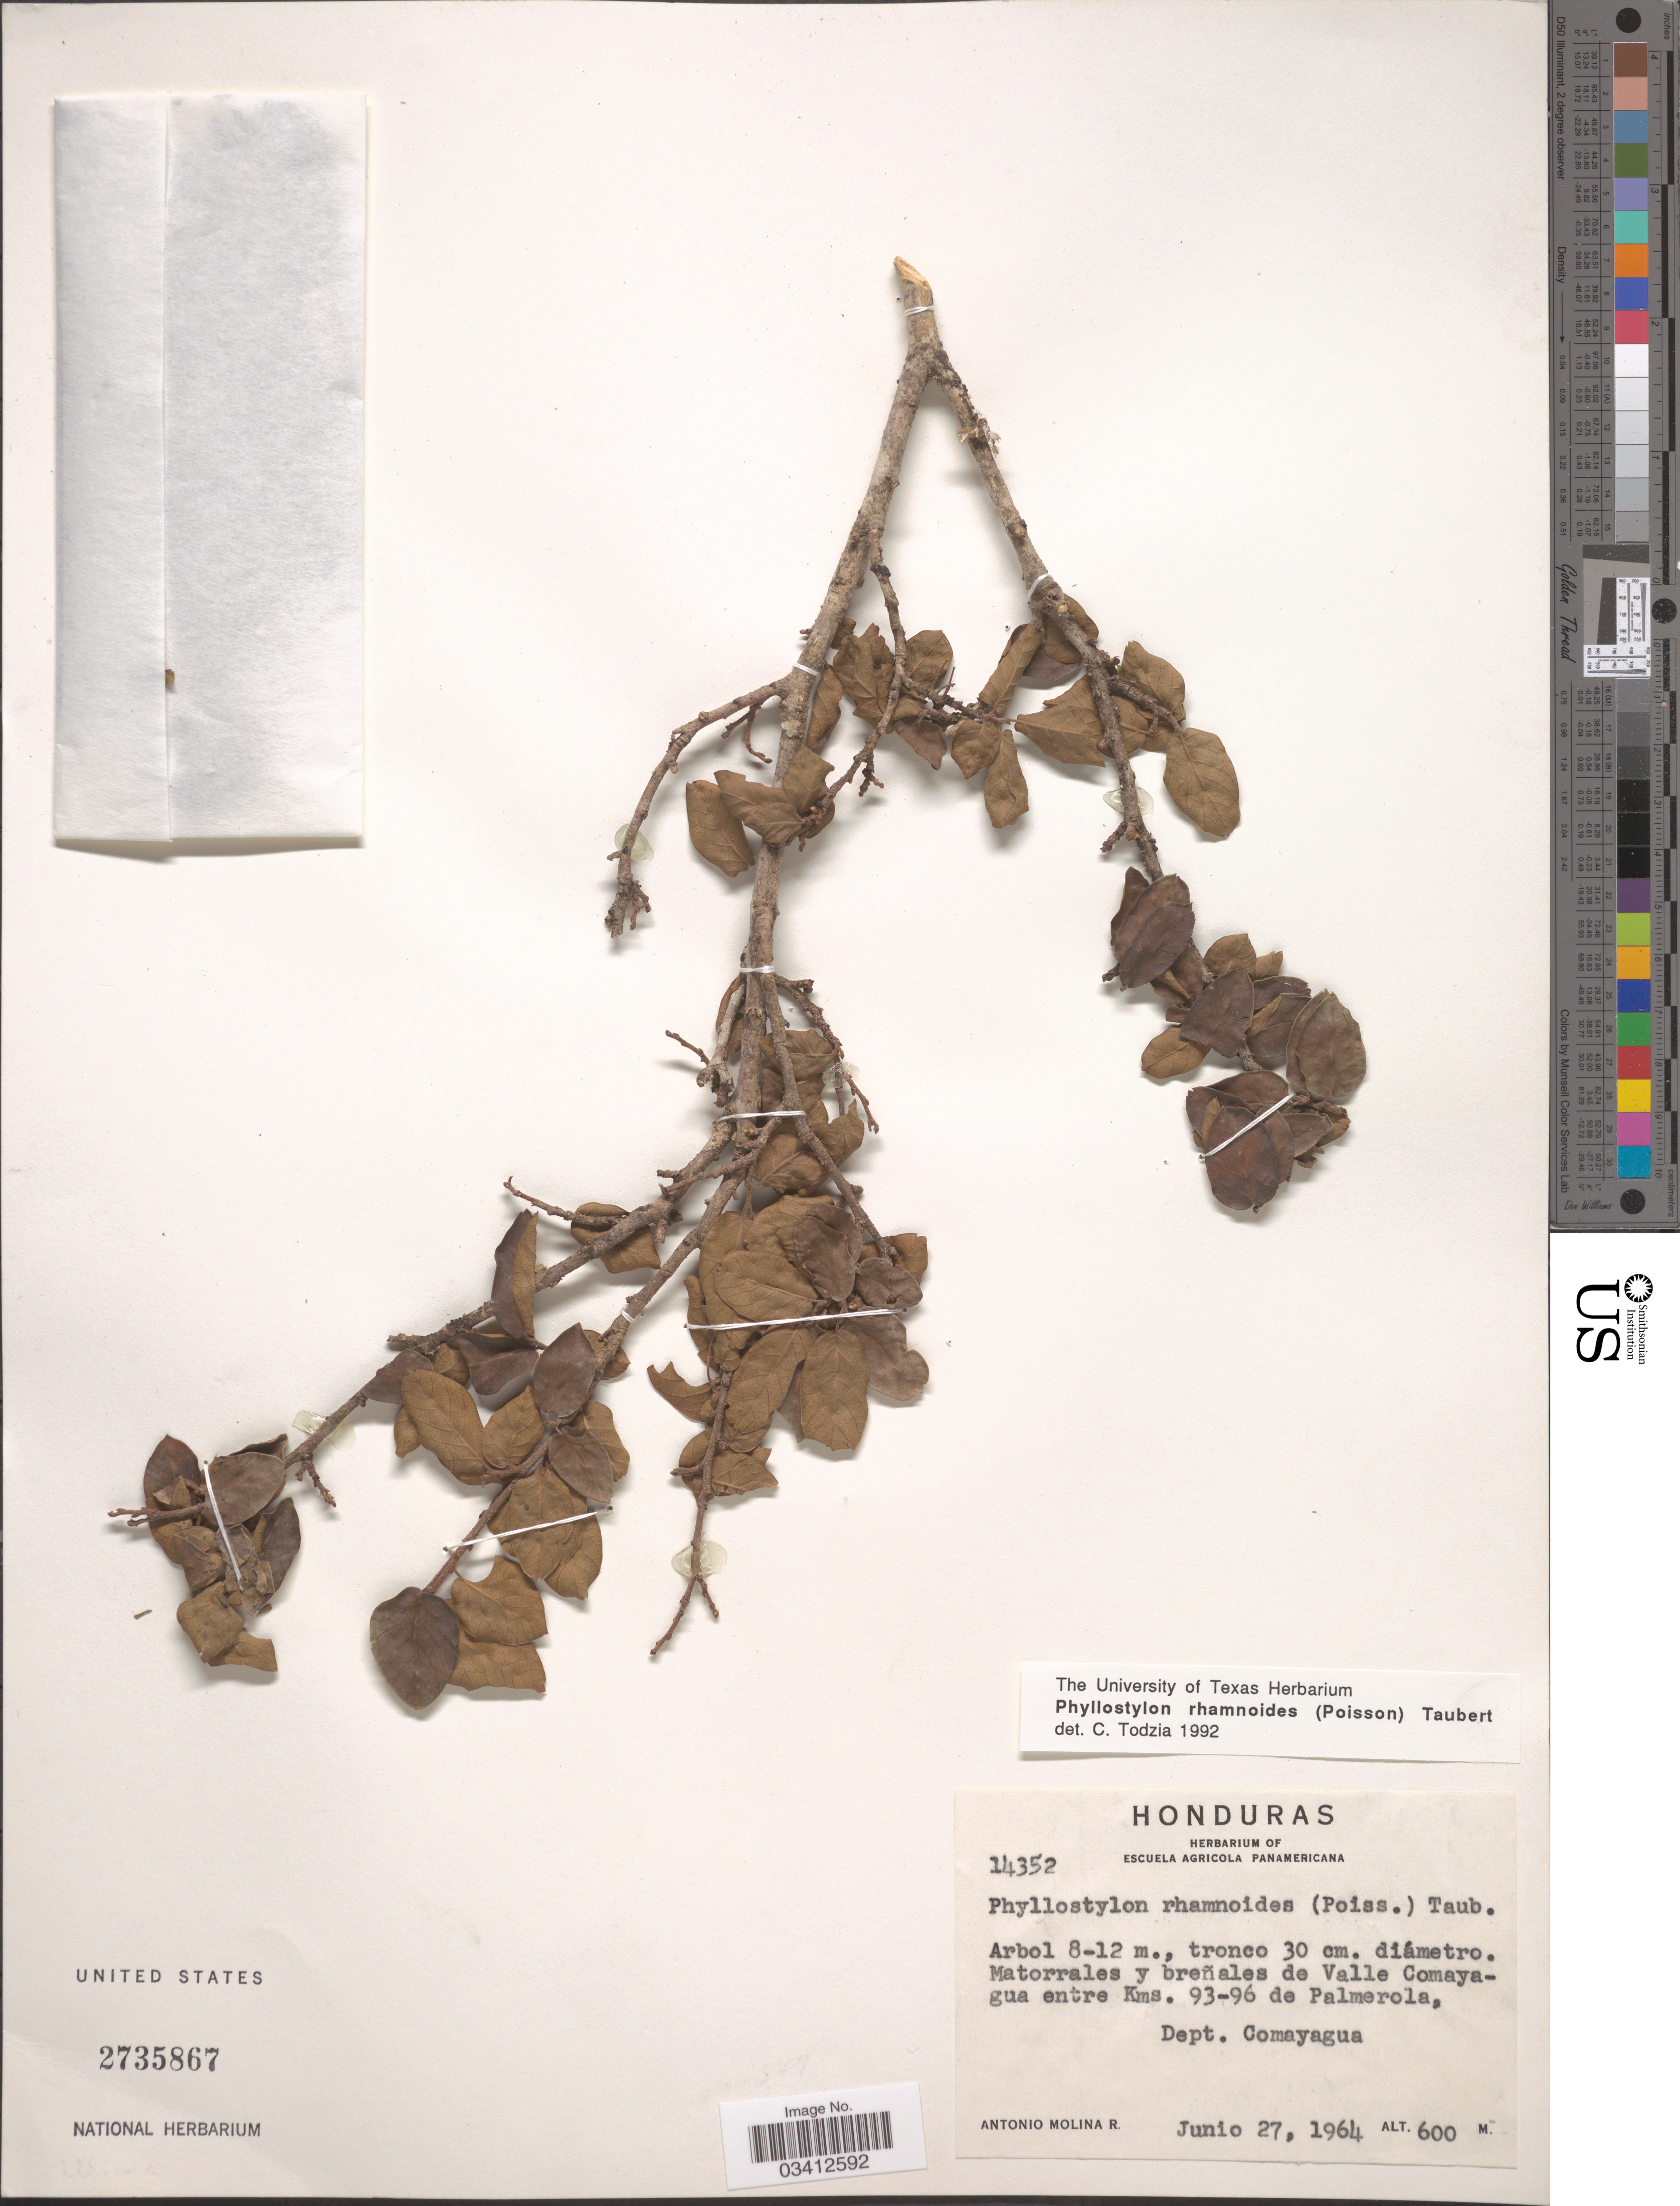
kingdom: Plantae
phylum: Tracheophyta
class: Magnoliopsida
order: Rosales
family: Ulmaceae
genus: Phyllostylon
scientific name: Phyllostylon rhamnoides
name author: (J. Poiss.) Taub.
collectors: A. Molina R.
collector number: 14352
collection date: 1964-06-27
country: Honduras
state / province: Comayagua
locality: Matorrales y breñales de Valle Comayagua entre Kms. 93-96 de Palmerola, Dept. Comayagua.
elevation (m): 600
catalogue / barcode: US 2735867